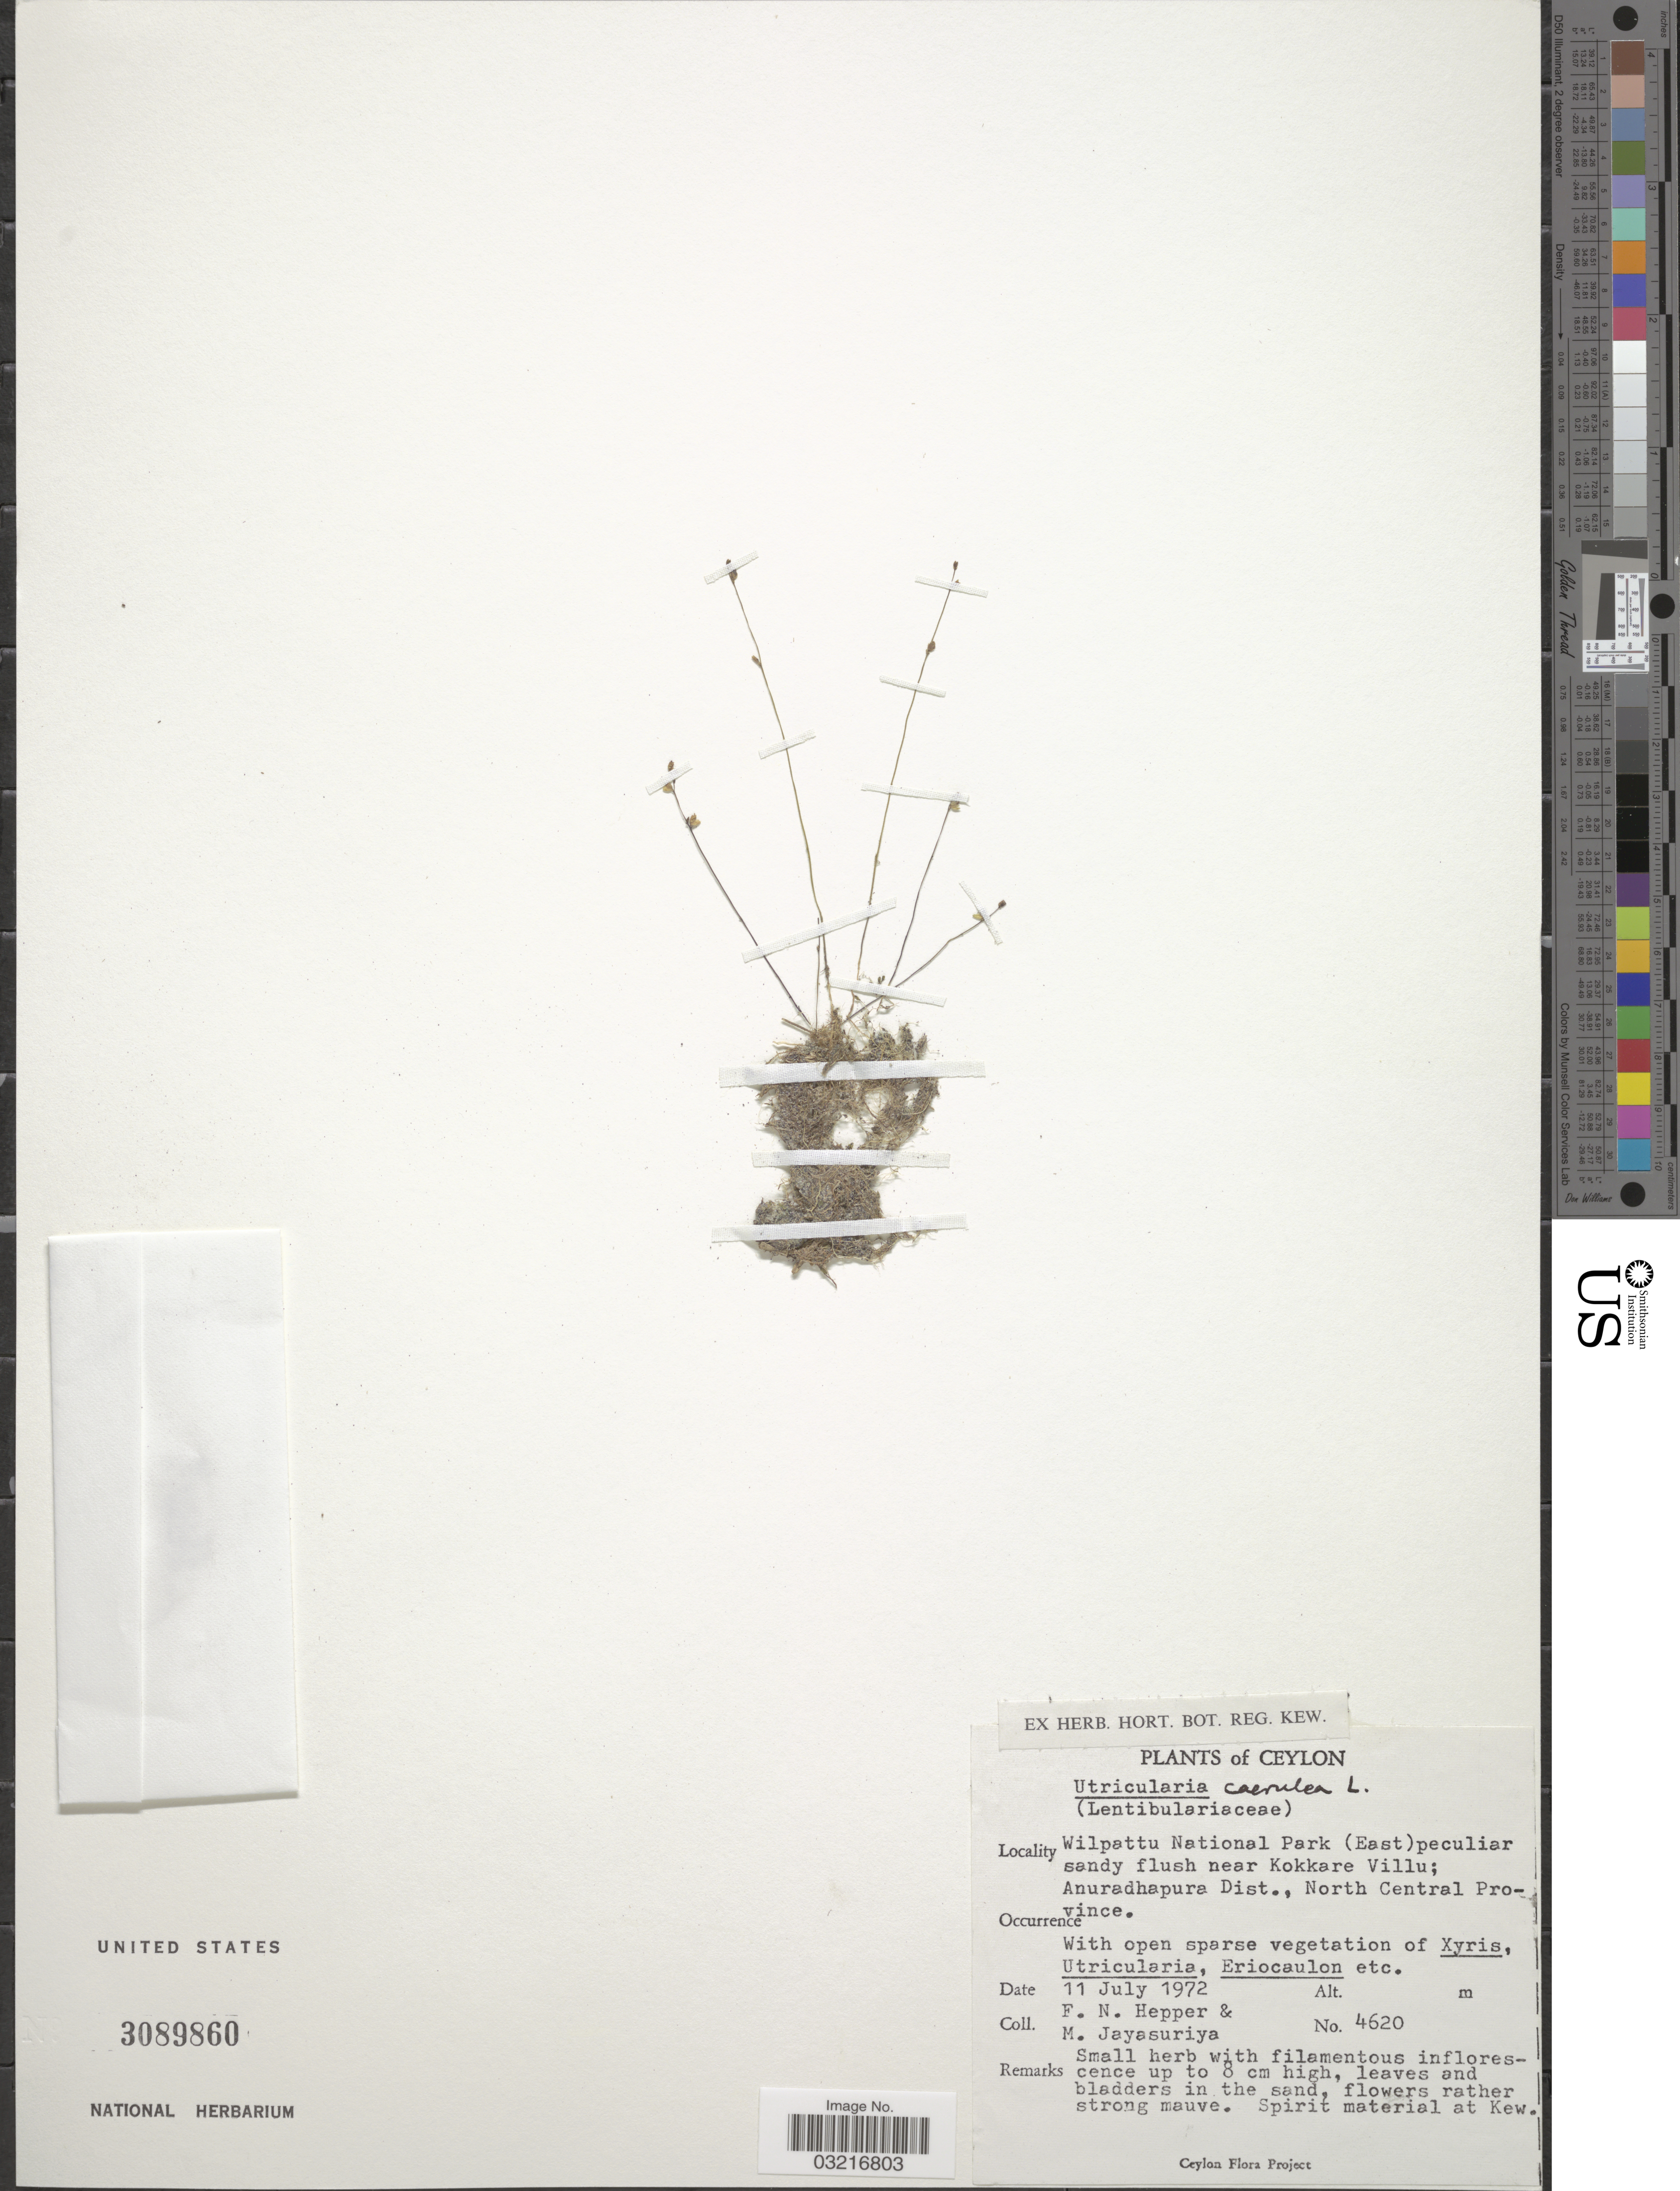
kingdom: Plantae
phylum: Tracheophyta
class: Magnoliopsida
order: Lamiales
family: Lentibulariaceae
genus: Utricularia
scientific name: Utricularia caerulea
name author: L.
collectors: F. Hepper & M. Jayasuriya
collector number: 4620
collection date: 1972-07-11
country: Sri Lanka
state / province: North Central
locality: Ceylon, Wilpattu National Park (East) peculiar sandy flush near Kokkare Villu; Anuradhapura Dist.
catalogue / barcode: US 3089860